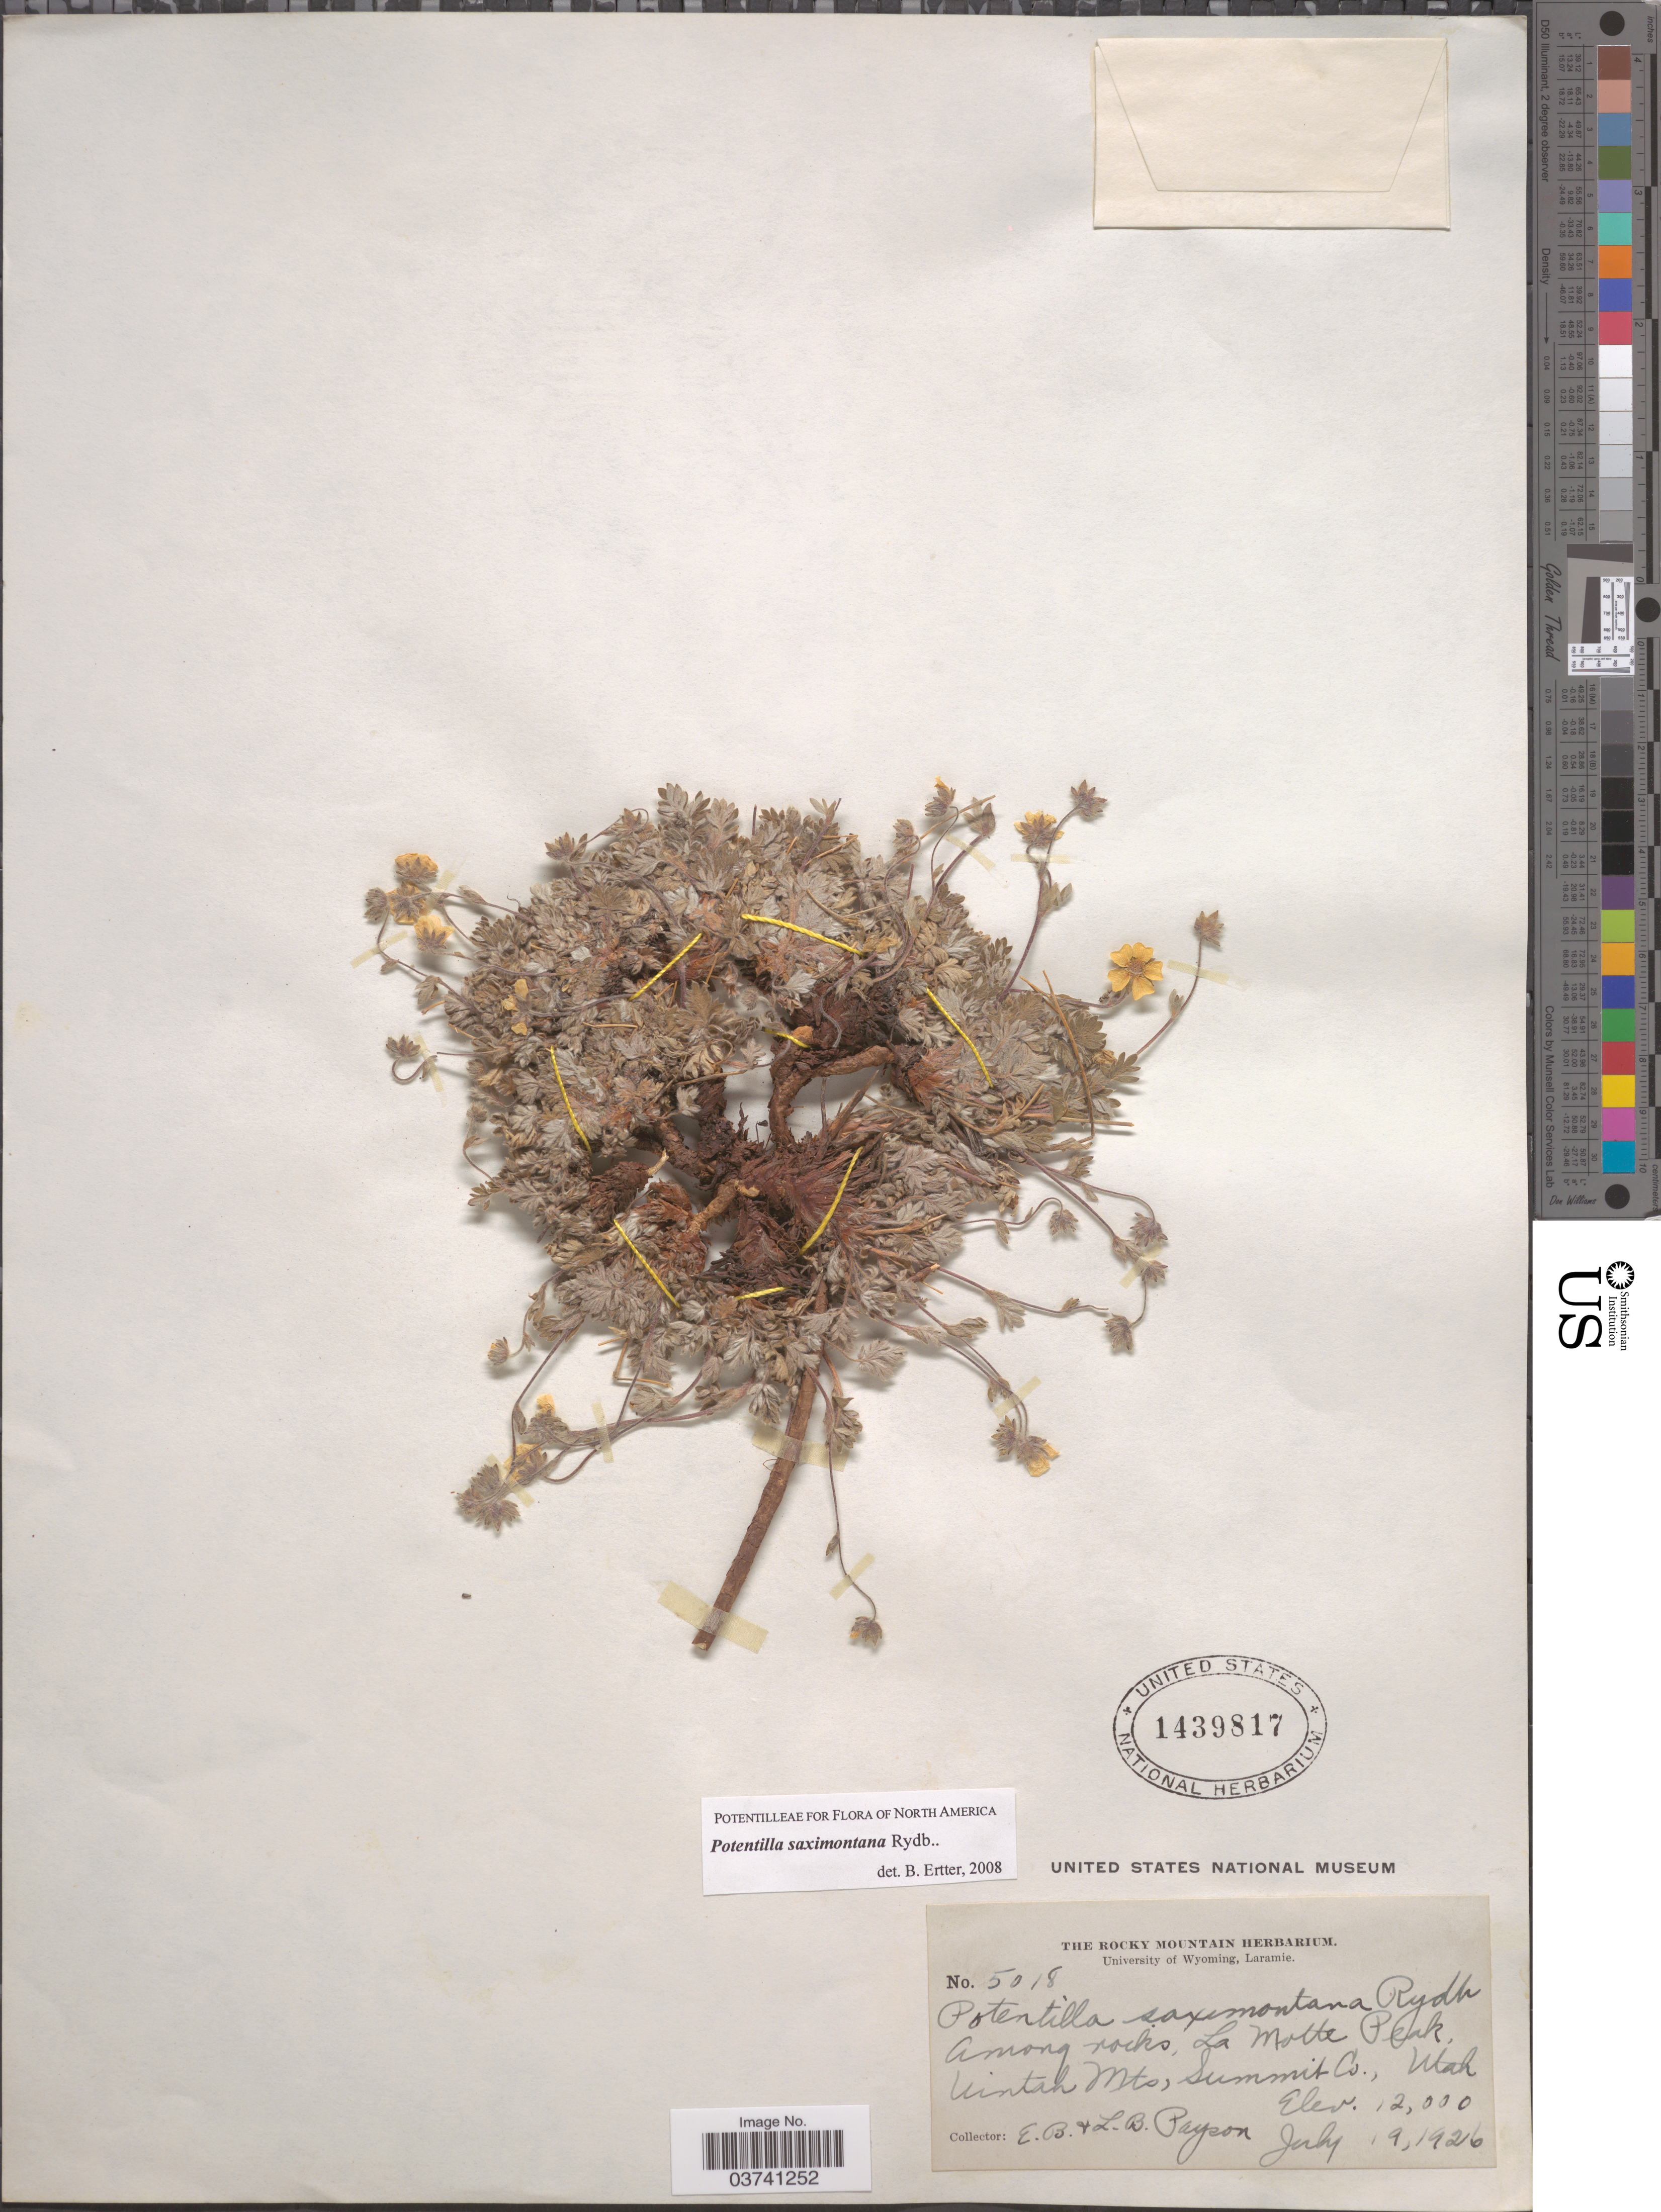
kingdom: Plantae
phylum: Tracheophyta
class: Magnoliopsida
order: Rosales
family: Rosaceae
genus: Potentilla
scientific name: Potentilla saximontana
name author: Rydb.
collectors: E. B. Payson & L. Payson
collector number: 5018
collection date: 1926-07-19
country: United States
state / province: Utah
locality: Among rocks, La Motte Peak, Uintah Mts, Summit Co.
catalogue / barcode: US 1439817